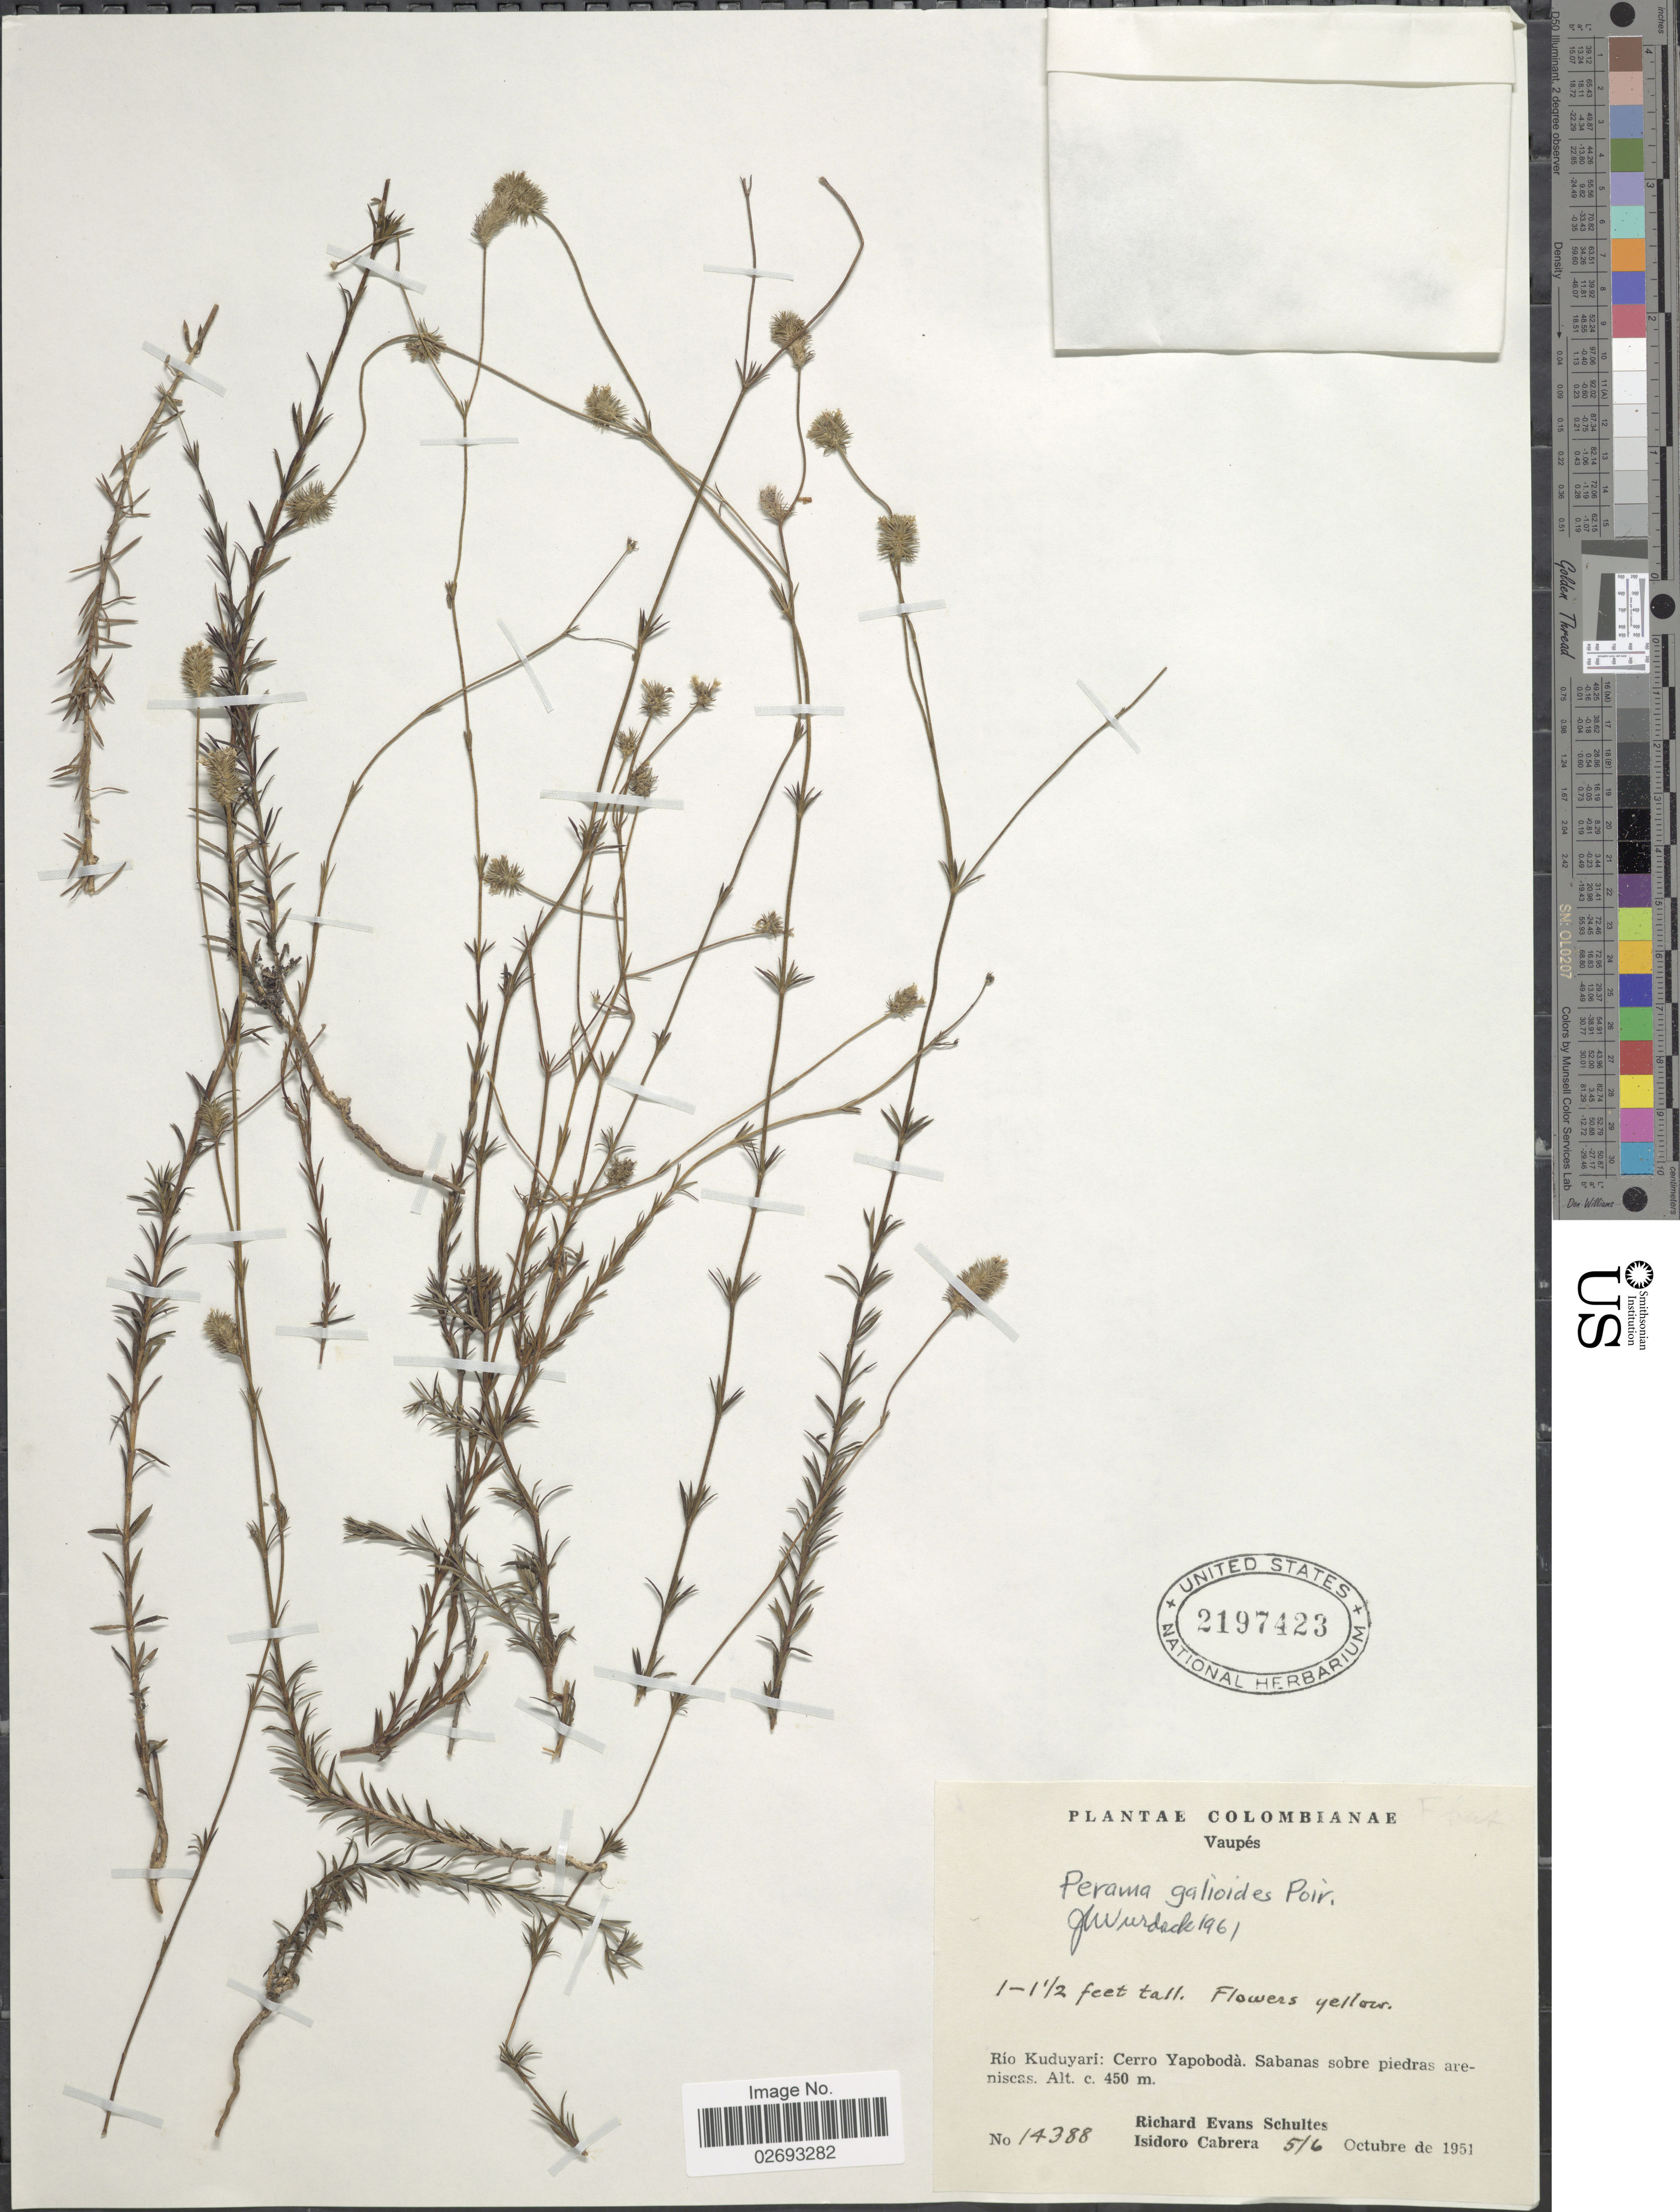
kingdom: Plantae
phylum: Tracheophyta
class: Magnoliopsida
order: Gentianales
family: Rubiaceae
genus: Perama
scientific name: Perama galioides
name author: (Kunth) Poir.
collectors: R. E. Schultes & I. Cabrera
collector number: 14388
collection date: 1951-10-05/1951-10-06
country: Colombia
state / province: Vaupés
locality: Rio Kuduyari: Cerro Yaboboda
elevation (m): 450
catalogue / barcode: US 2197423